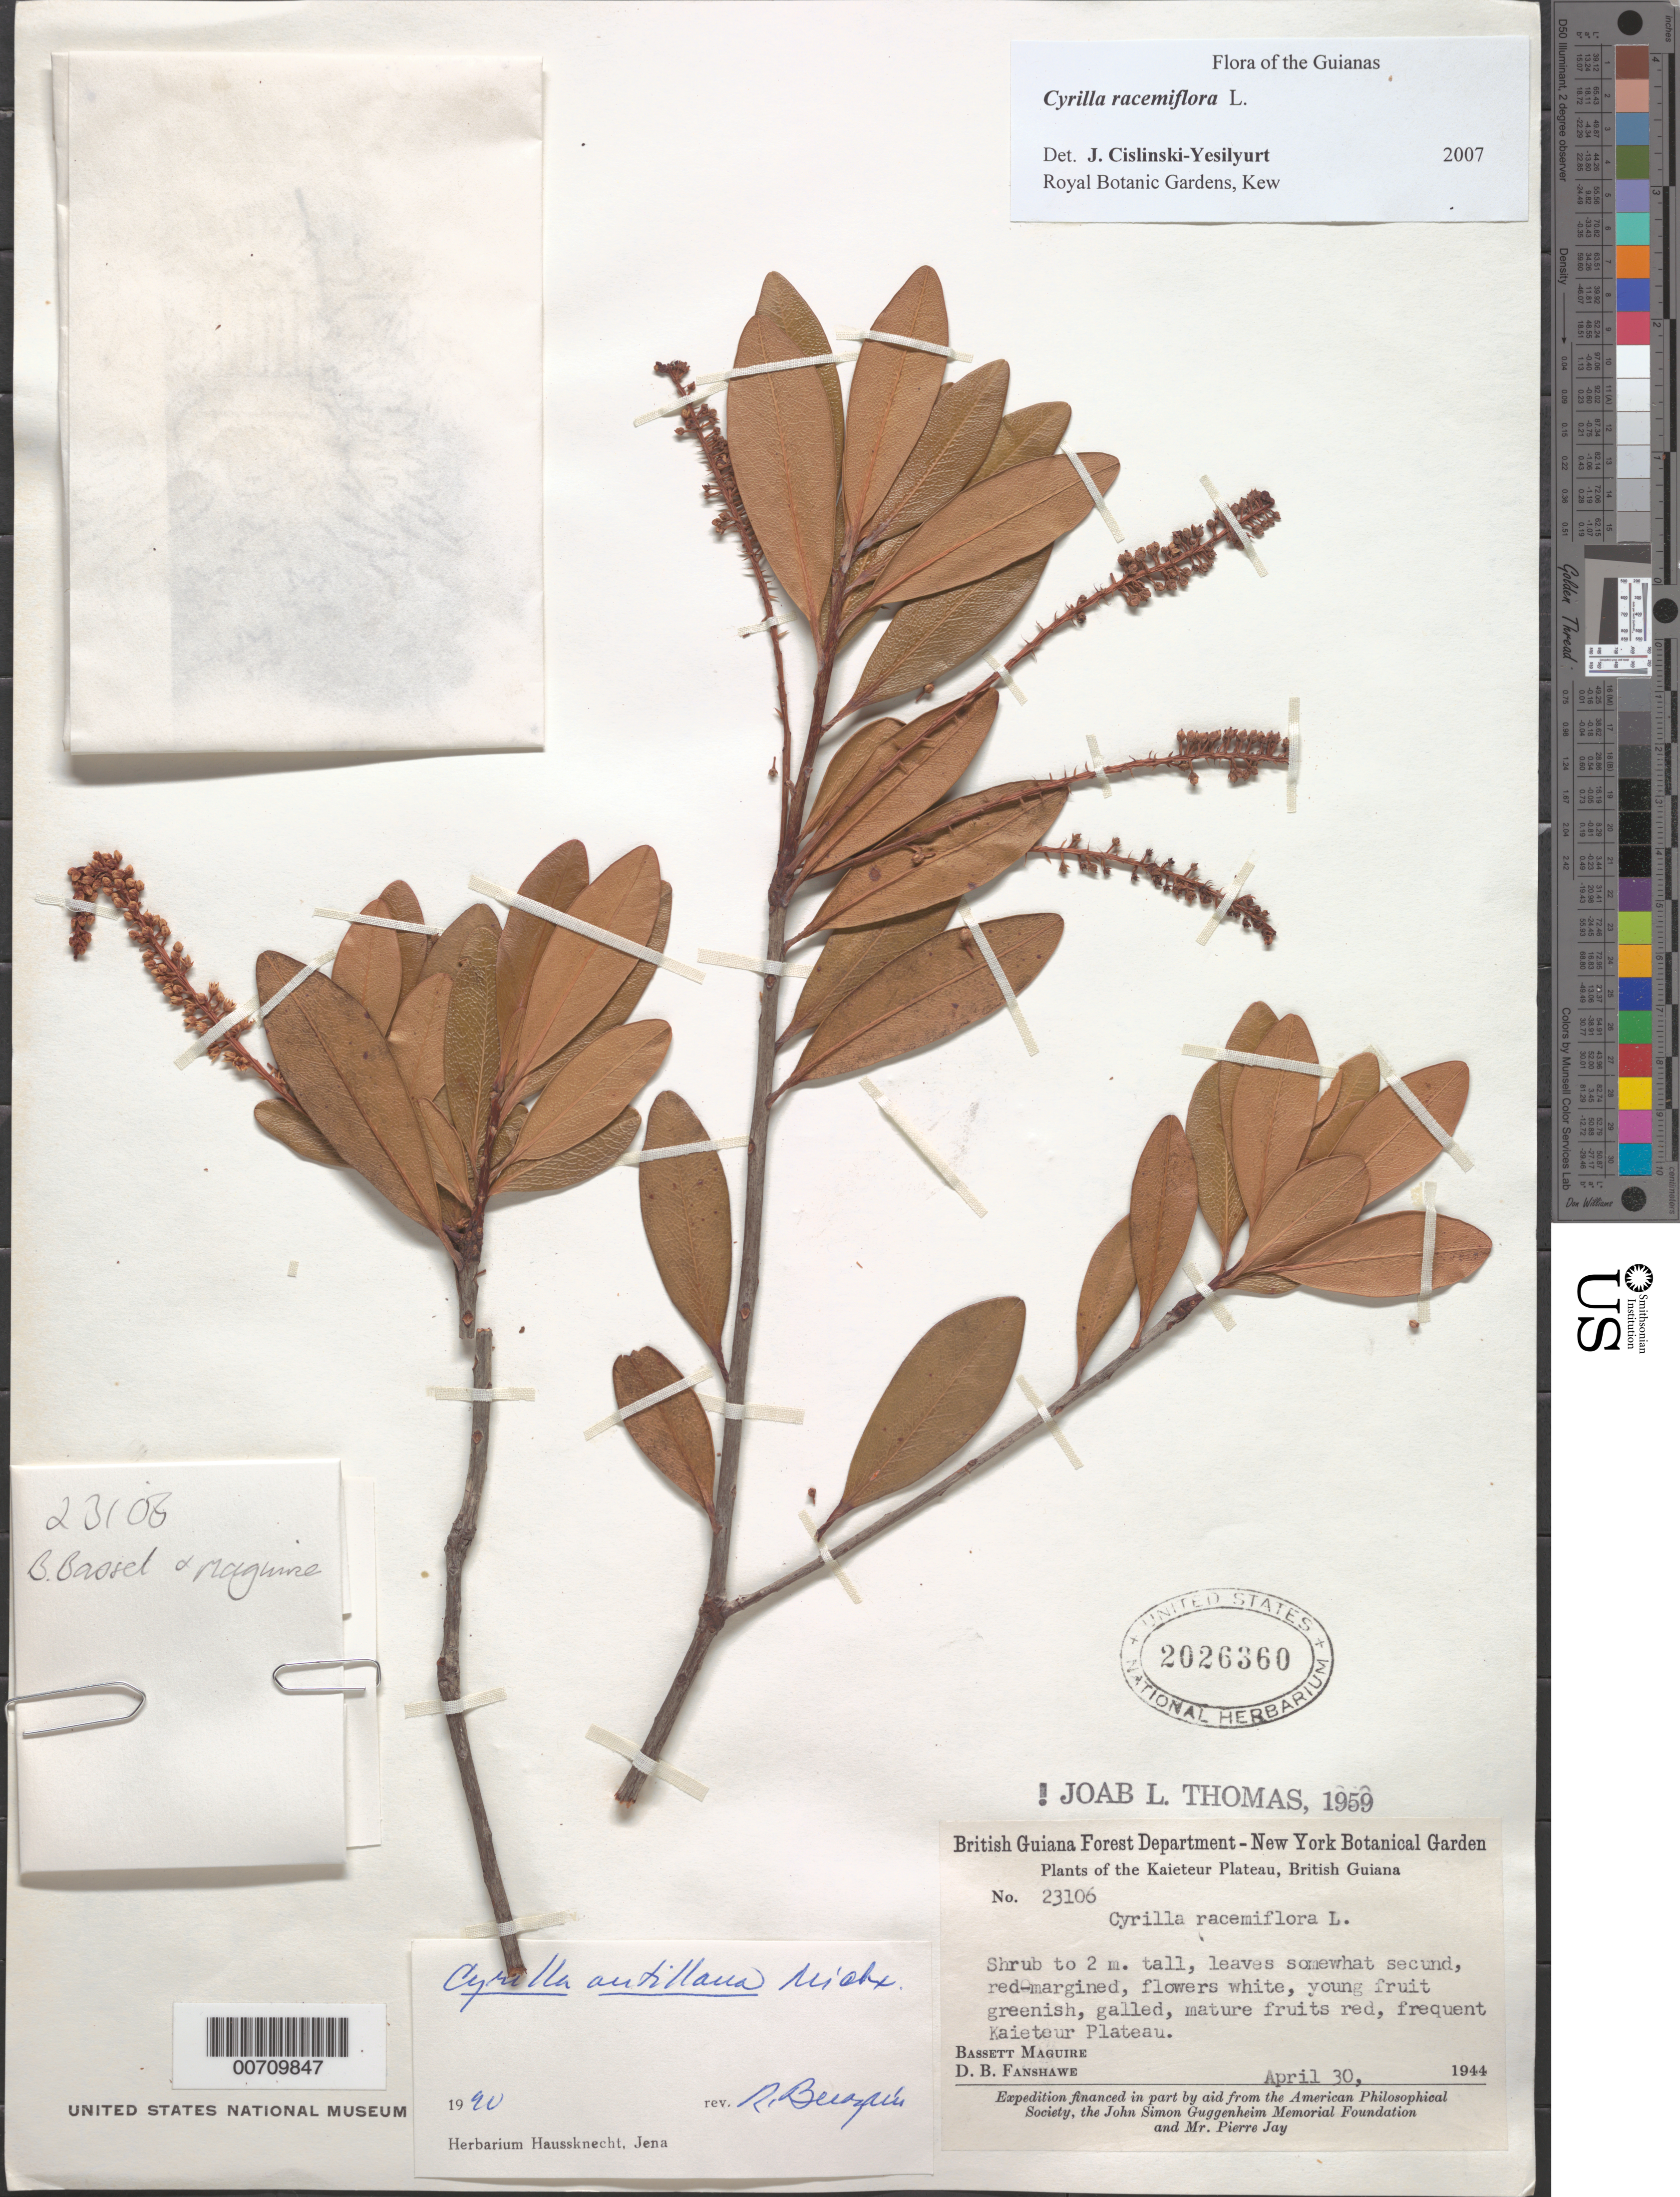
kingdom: Plantae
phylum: Tracheophyta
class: Magnoliopsida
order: Ericales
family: Cyrillaceae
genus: Cyrilla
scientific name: Cyrilla racemiflora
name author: L.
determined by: Yesilyurt, J. C.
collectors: B. Maguire & D. B. Fanshawe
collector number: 23106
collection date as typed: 30-Apr-44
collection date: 1944-04-30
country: Guyana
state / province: Potaro-Siparuni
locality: Kaieteur Plateau, Potaro River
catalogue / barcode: US 2026360